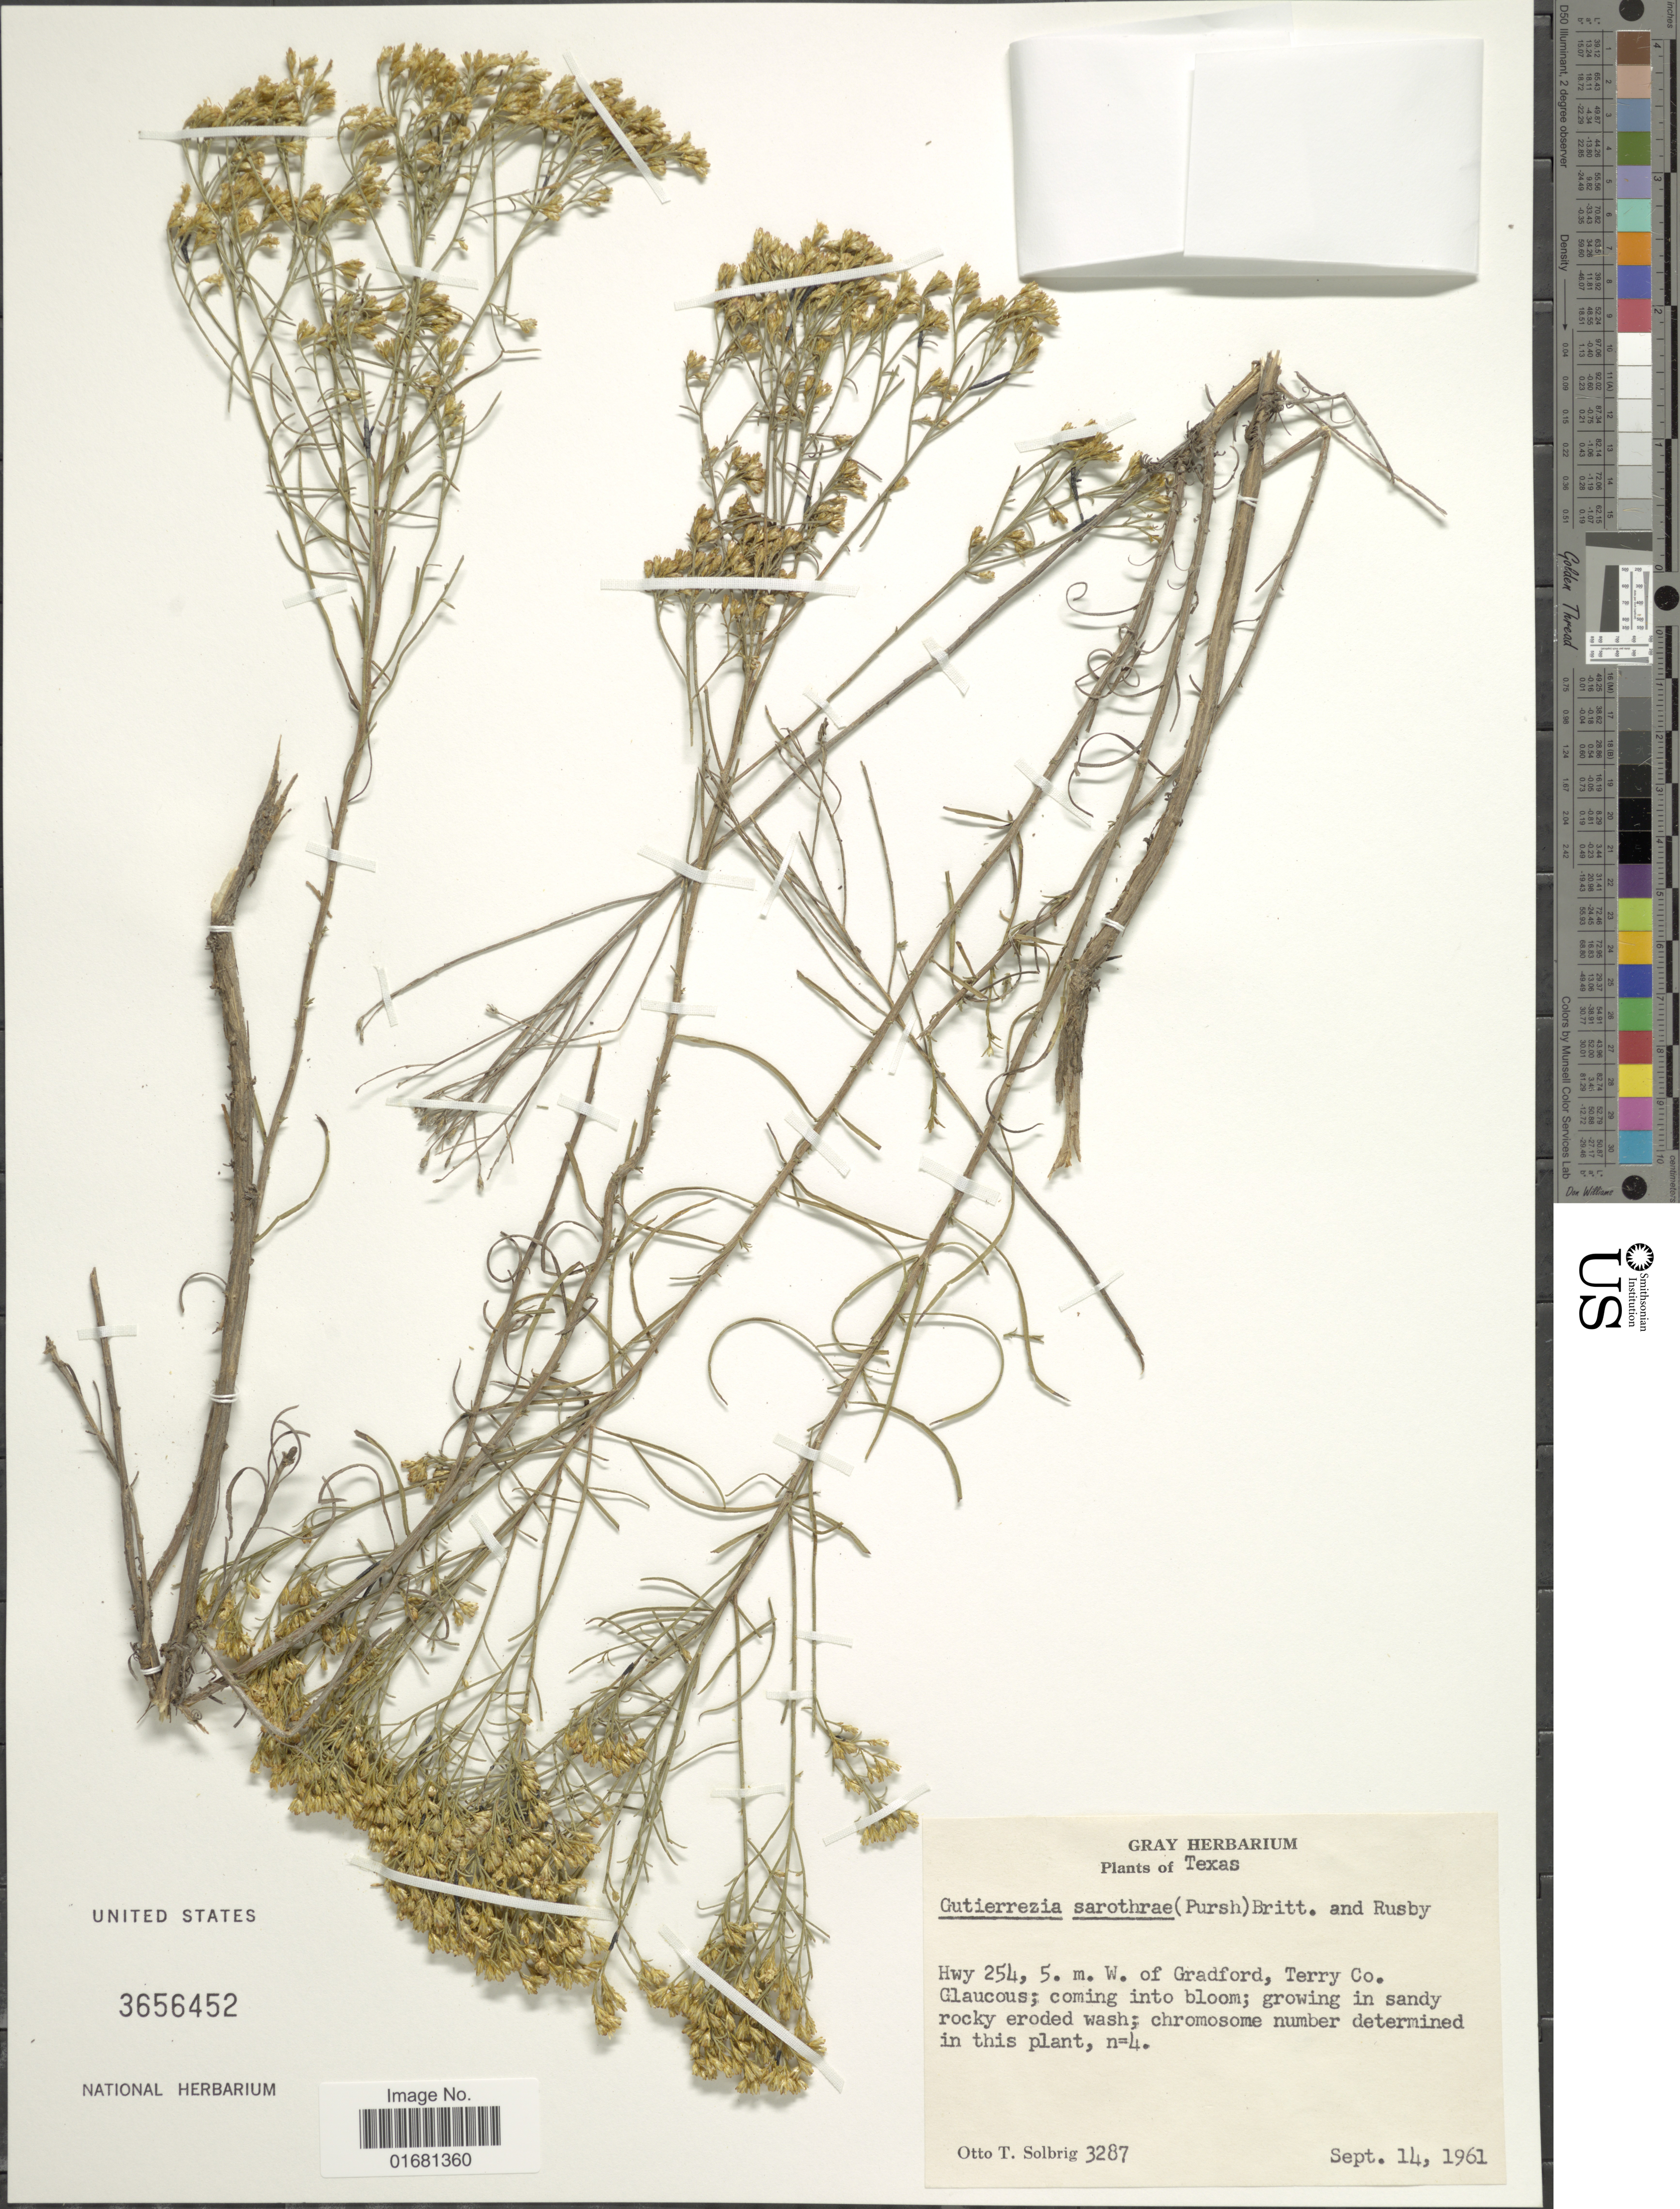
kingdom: Plantae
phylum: Tracheophyta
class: Magnoliopsida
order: Asterales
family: Asteraceae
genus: Gutierrezia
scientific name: Gutierrezia sarothrae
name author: (Pursh) Britton & Rusby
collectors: O. T. Solbrig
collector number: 3287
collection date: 1961-09-14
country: United States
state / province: Texas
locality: Hwy 254, 5. m. W. of Gradford, Terry Co.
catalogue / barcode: US 3656452